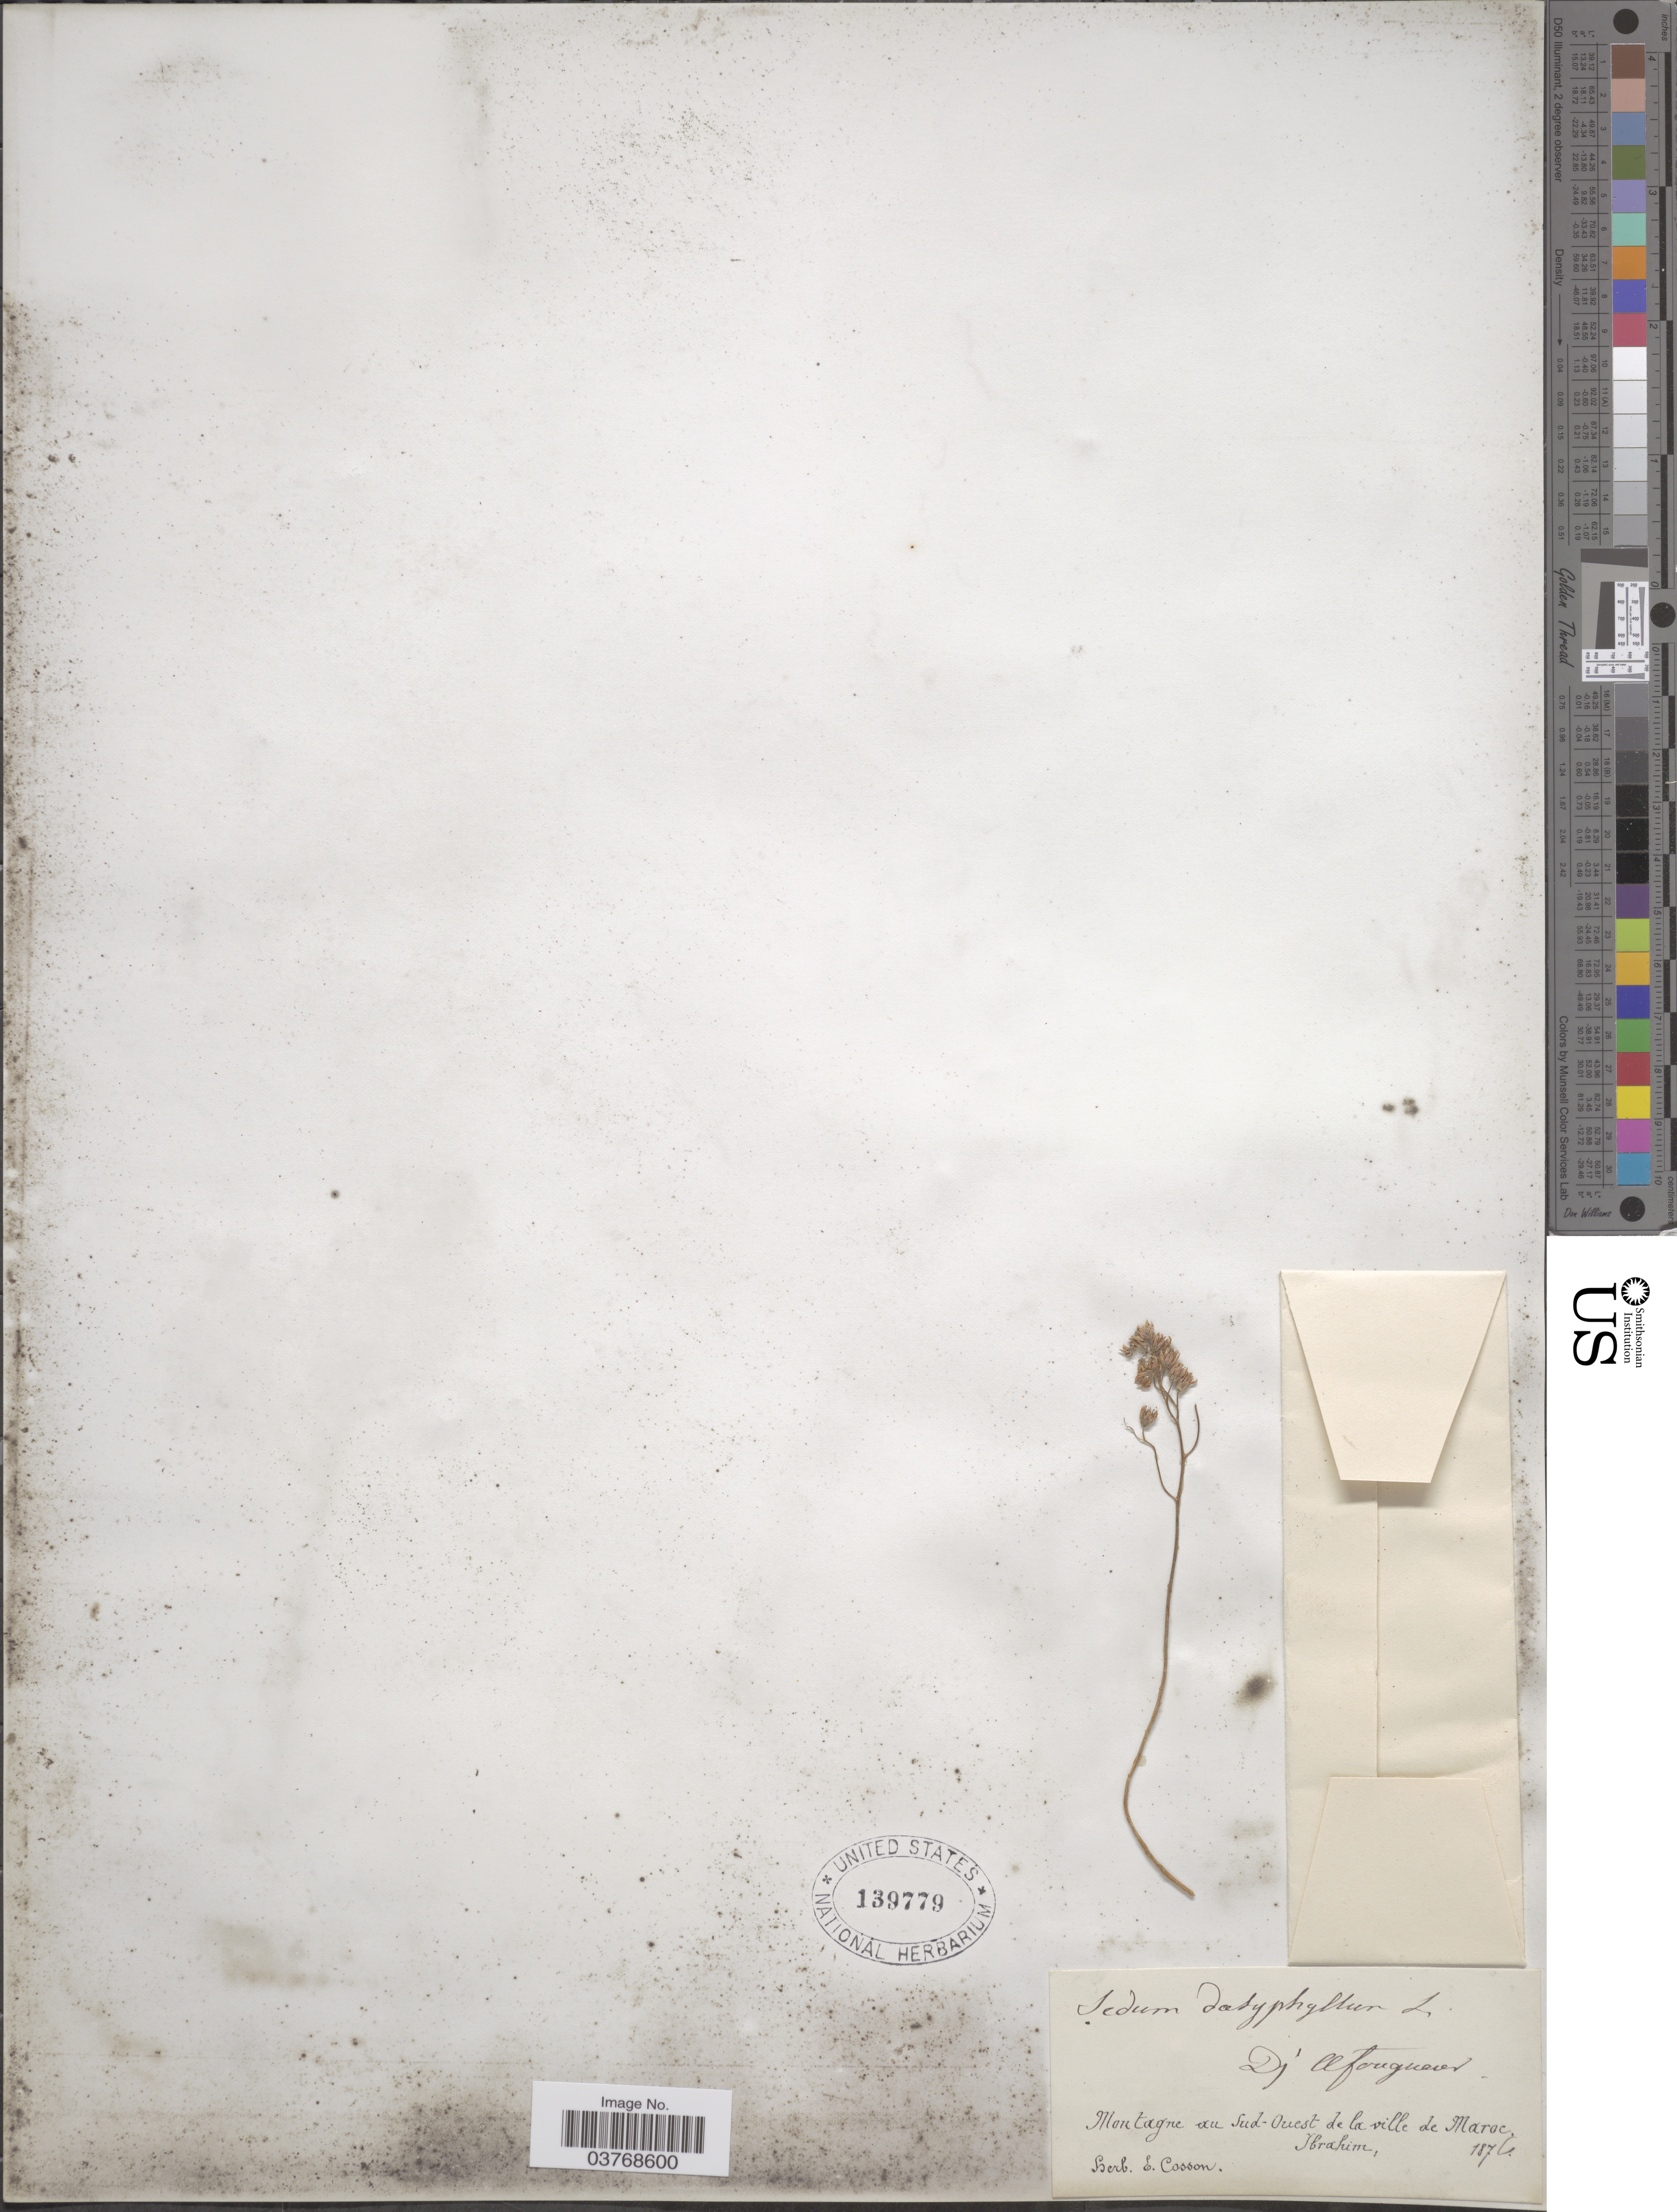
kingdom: Plantae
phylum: Tracheophyta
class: Magnoliopsida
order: Saxifragales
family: Crassulaceae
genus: Sedum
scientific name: Sedum dasyphyllum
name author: L.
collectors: -. Ibrahim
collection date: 1876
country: Morocco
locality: Dj Afougueur. Montagne au Sud-Ouest de la ville de Maroc.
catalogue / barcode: US 139779